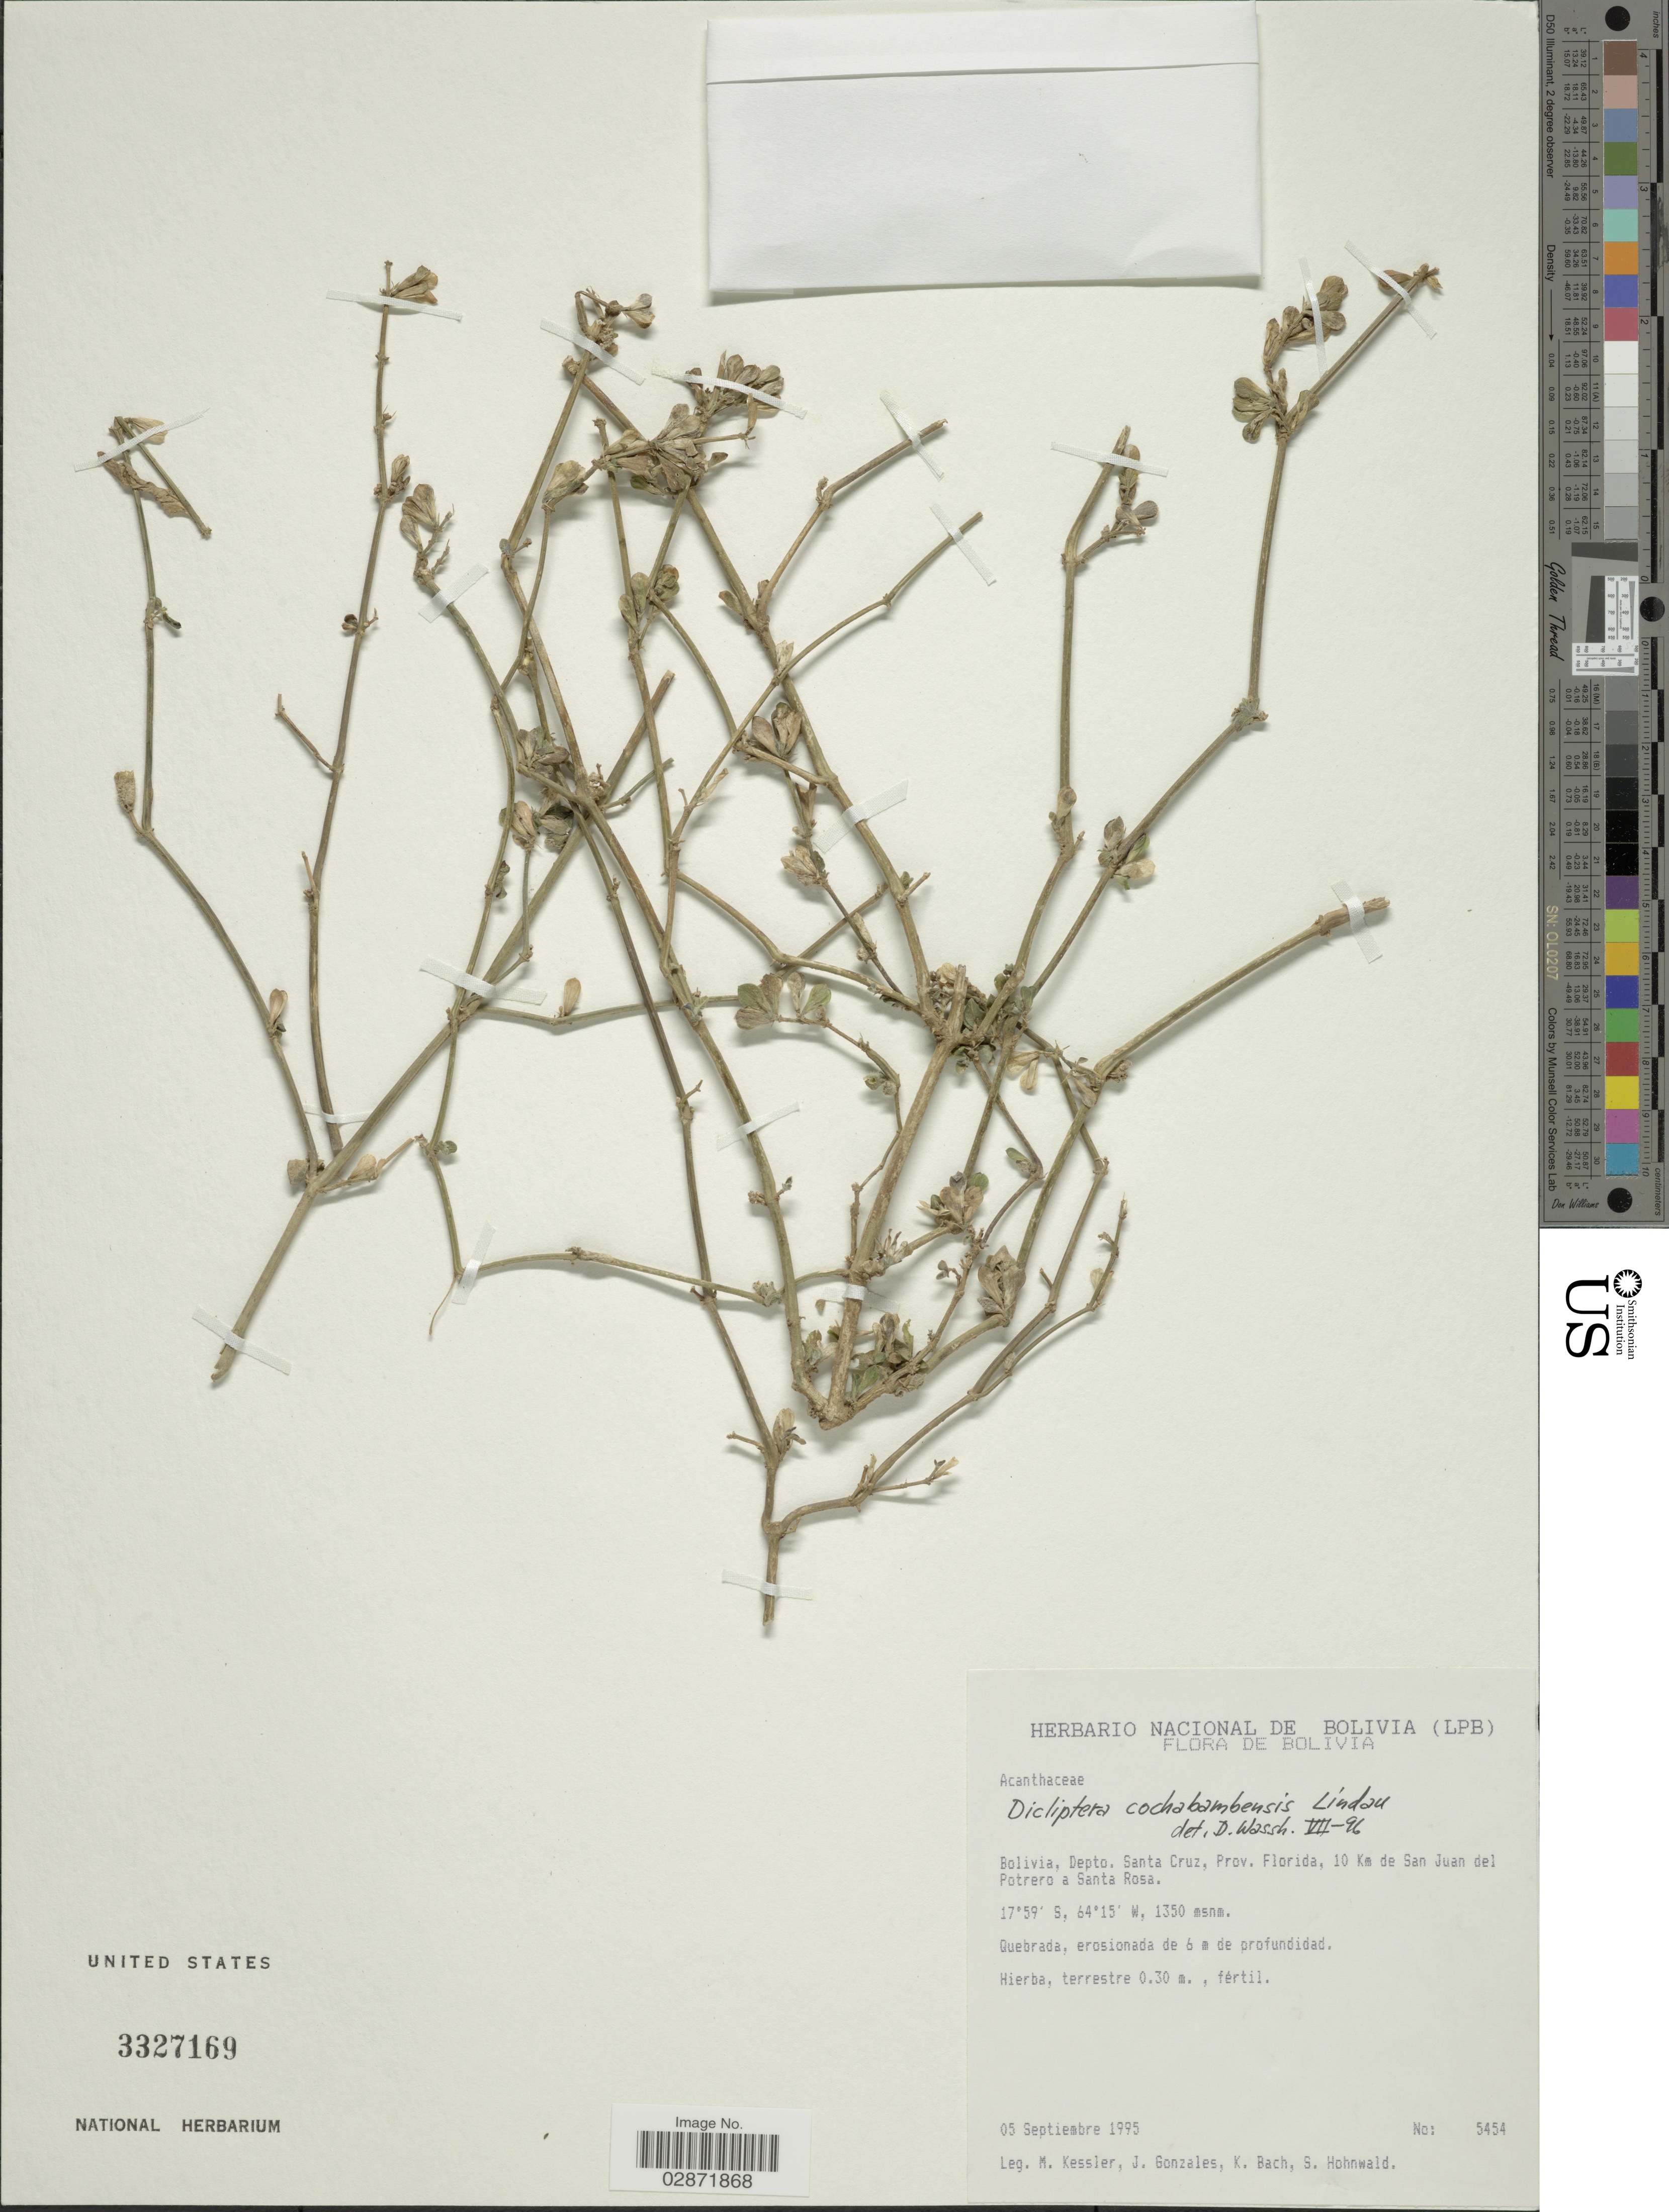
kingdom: Plantae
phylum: Tracheophyta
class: Magnoliopsida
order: Lamiales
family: Acanthaceae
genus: Dicliptera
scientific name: Dicliptera cochabambensis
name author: Lindau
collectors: M. Kessler, J. Gonzales, K. Bach & S. Hohnwald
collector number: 5454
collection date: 1995-09-05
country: Bolivia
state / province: Santa Cruz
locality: Depto. Santa Cruz, Prov. Florida, 10 Km de San Juan del Potrero a Santa Rosa.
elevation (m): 1350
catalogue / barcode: US 3327169